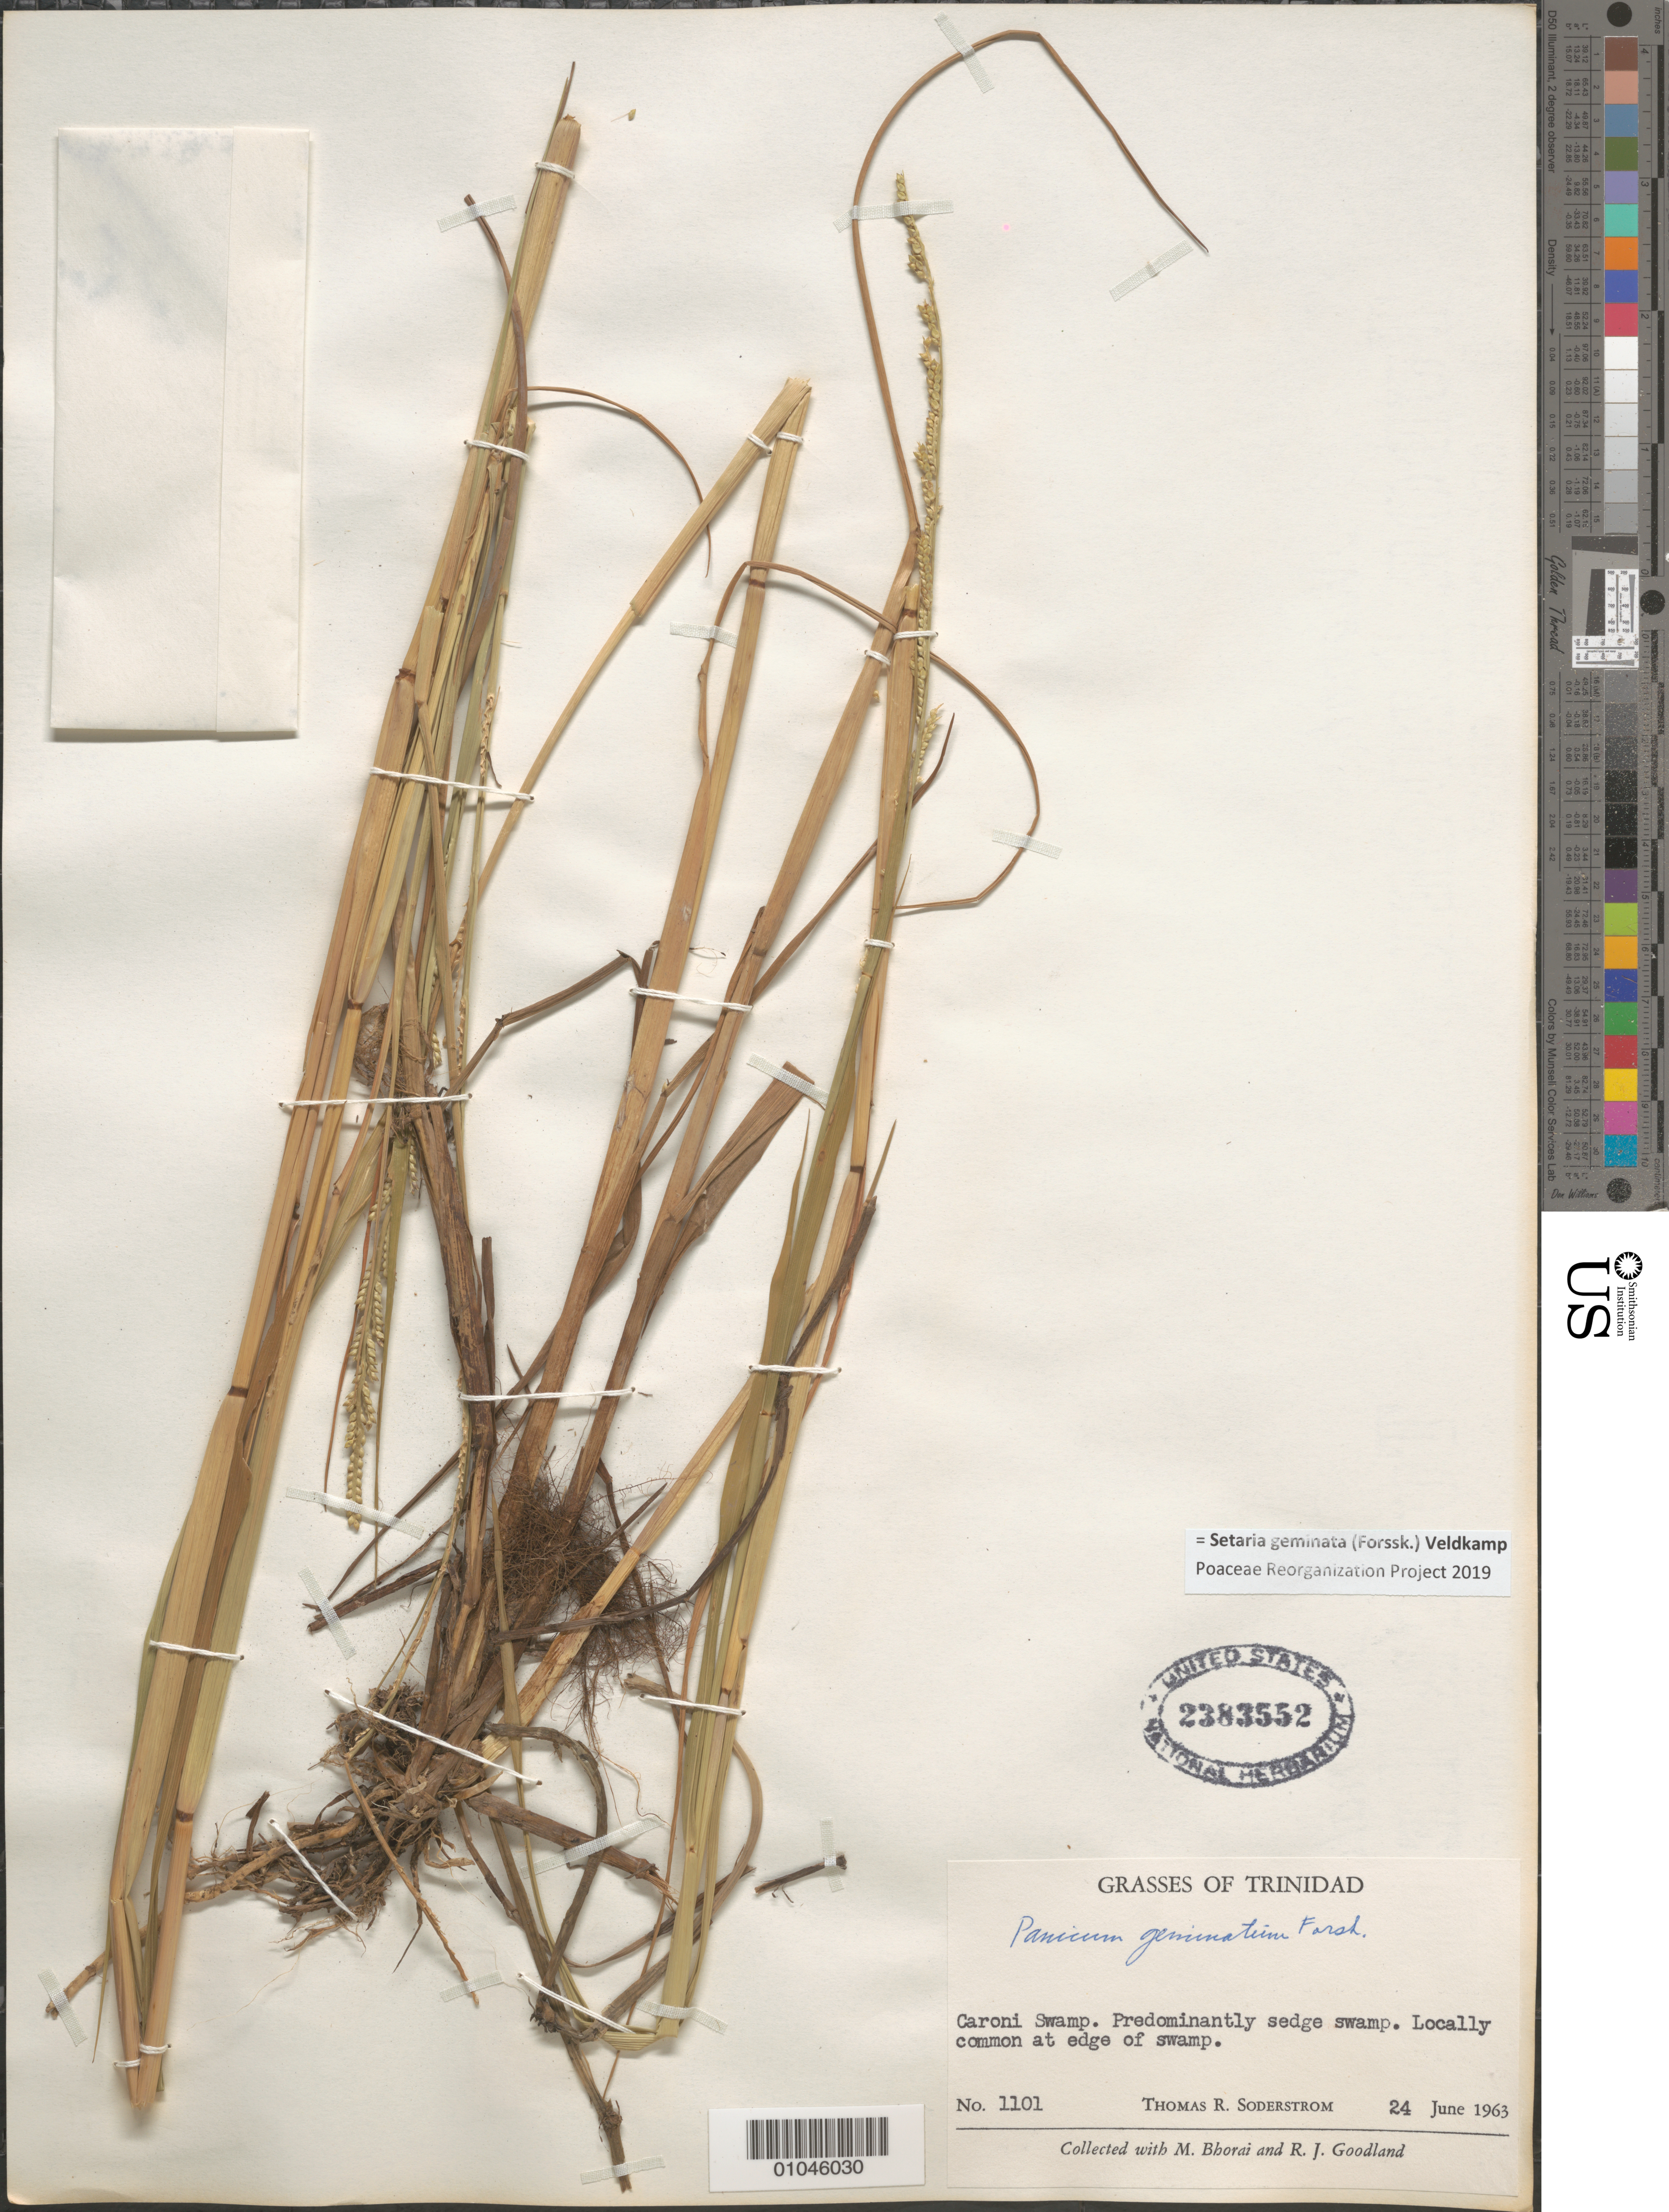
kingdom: Plantae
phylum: Tracheophyta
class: Liliopsida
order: Poales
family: Poaceae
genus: Paspalidium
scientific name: Paspalidium geminatum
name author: (Forssk.) Stapf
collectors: T. R. Soderstrom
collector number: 1101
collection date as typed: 24 Jun 1963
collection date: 1963-06-24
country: Trinidad and Tobago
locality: Caroni swamp. predominantly sedge swamp. locally common at edge of swamp.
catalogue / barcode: US 2383552